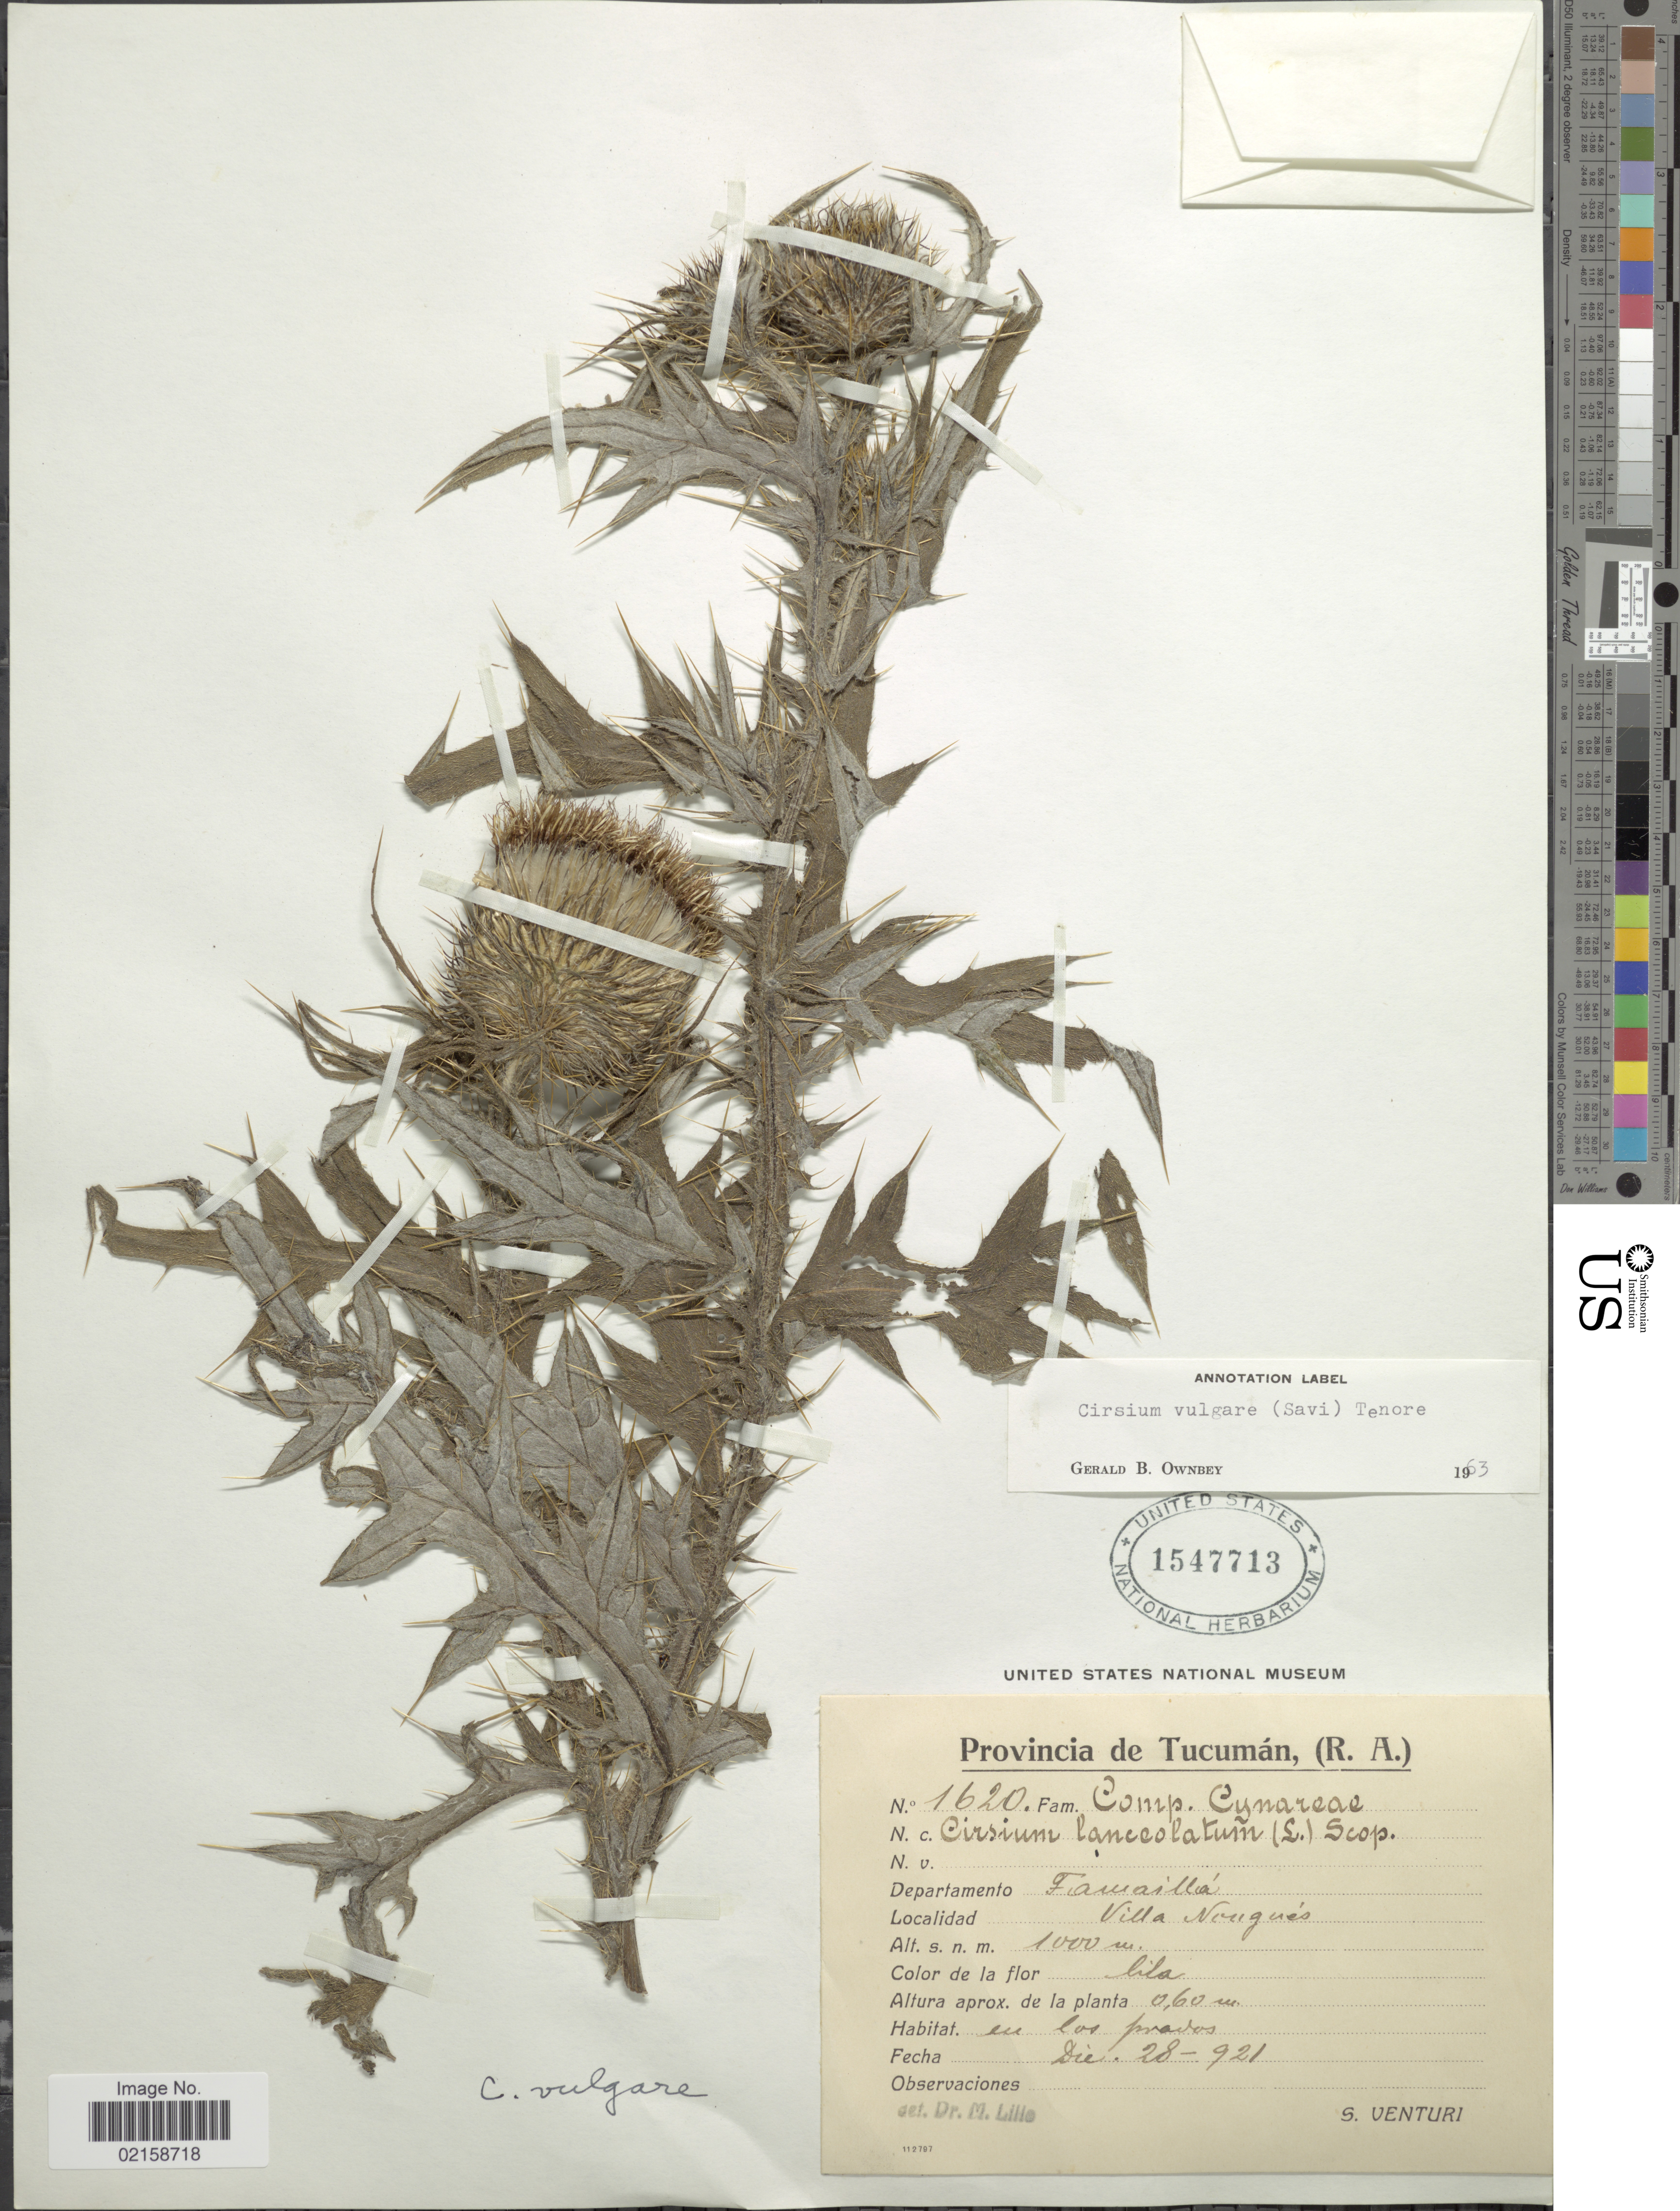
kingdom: Plantae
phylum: Tracheophyta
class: Magnoliopsida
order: Asterales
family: Asteraceae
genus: Cirsium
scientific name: Cirsium vulgare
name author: (Savi) Ten.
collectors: S. Venturi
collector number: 1620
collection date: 1921-12-28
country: Argentina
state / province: Tucuman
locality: (R.A.), Departamento Famailla, Villa Nougues.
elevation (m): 1000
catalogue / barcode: US 1547713